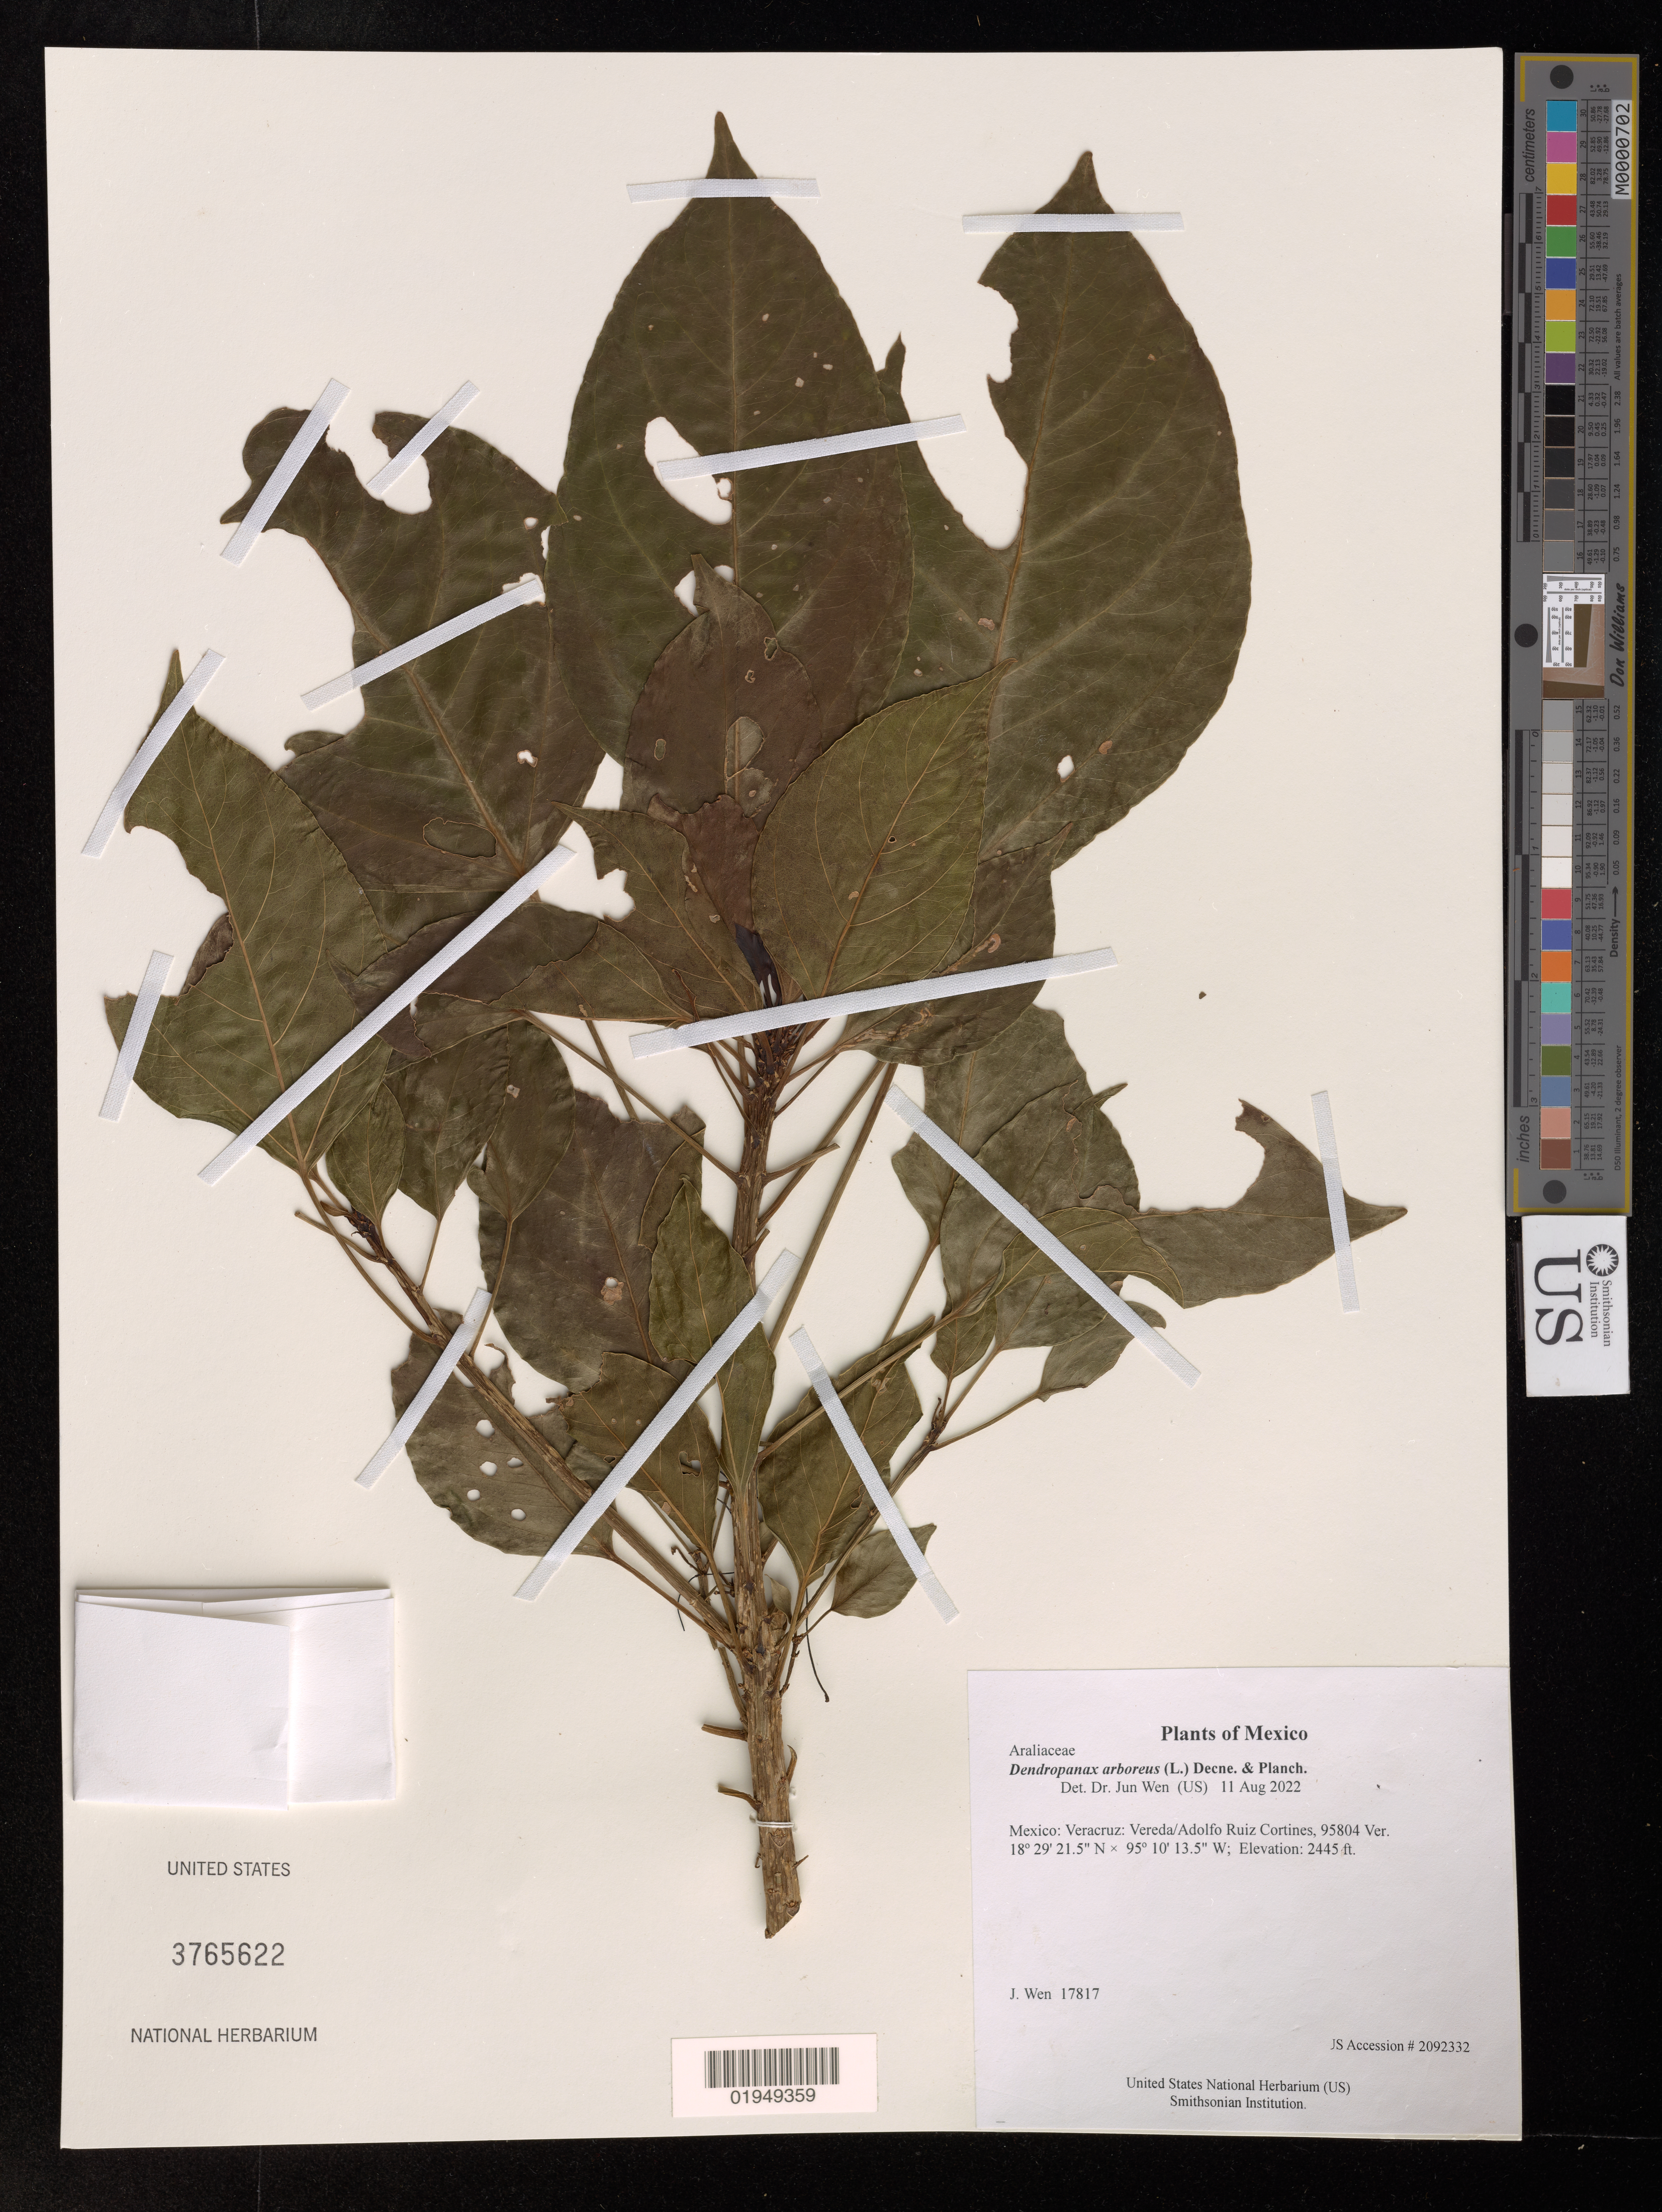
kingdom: Plantae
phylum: Tracheophyta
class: Magnoliopsida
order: Apiales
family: Araliaceae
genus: Dendropanax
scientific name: Dendropanax arboreus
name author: (L.) Decne. & Planch.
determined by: Wen, Jun, (BOT), Smithsonian Institution - National Museum of Natural History (UNITED STATES)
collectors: J. Wen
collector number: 17817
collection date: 2022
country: Mexico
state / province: Veracruz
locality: Vereda/Adolfo Ruiz Cortines, 95804 Ver.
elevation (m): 745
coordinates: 18 29.359 N, 95 10.225 W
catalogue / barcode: US 3765622